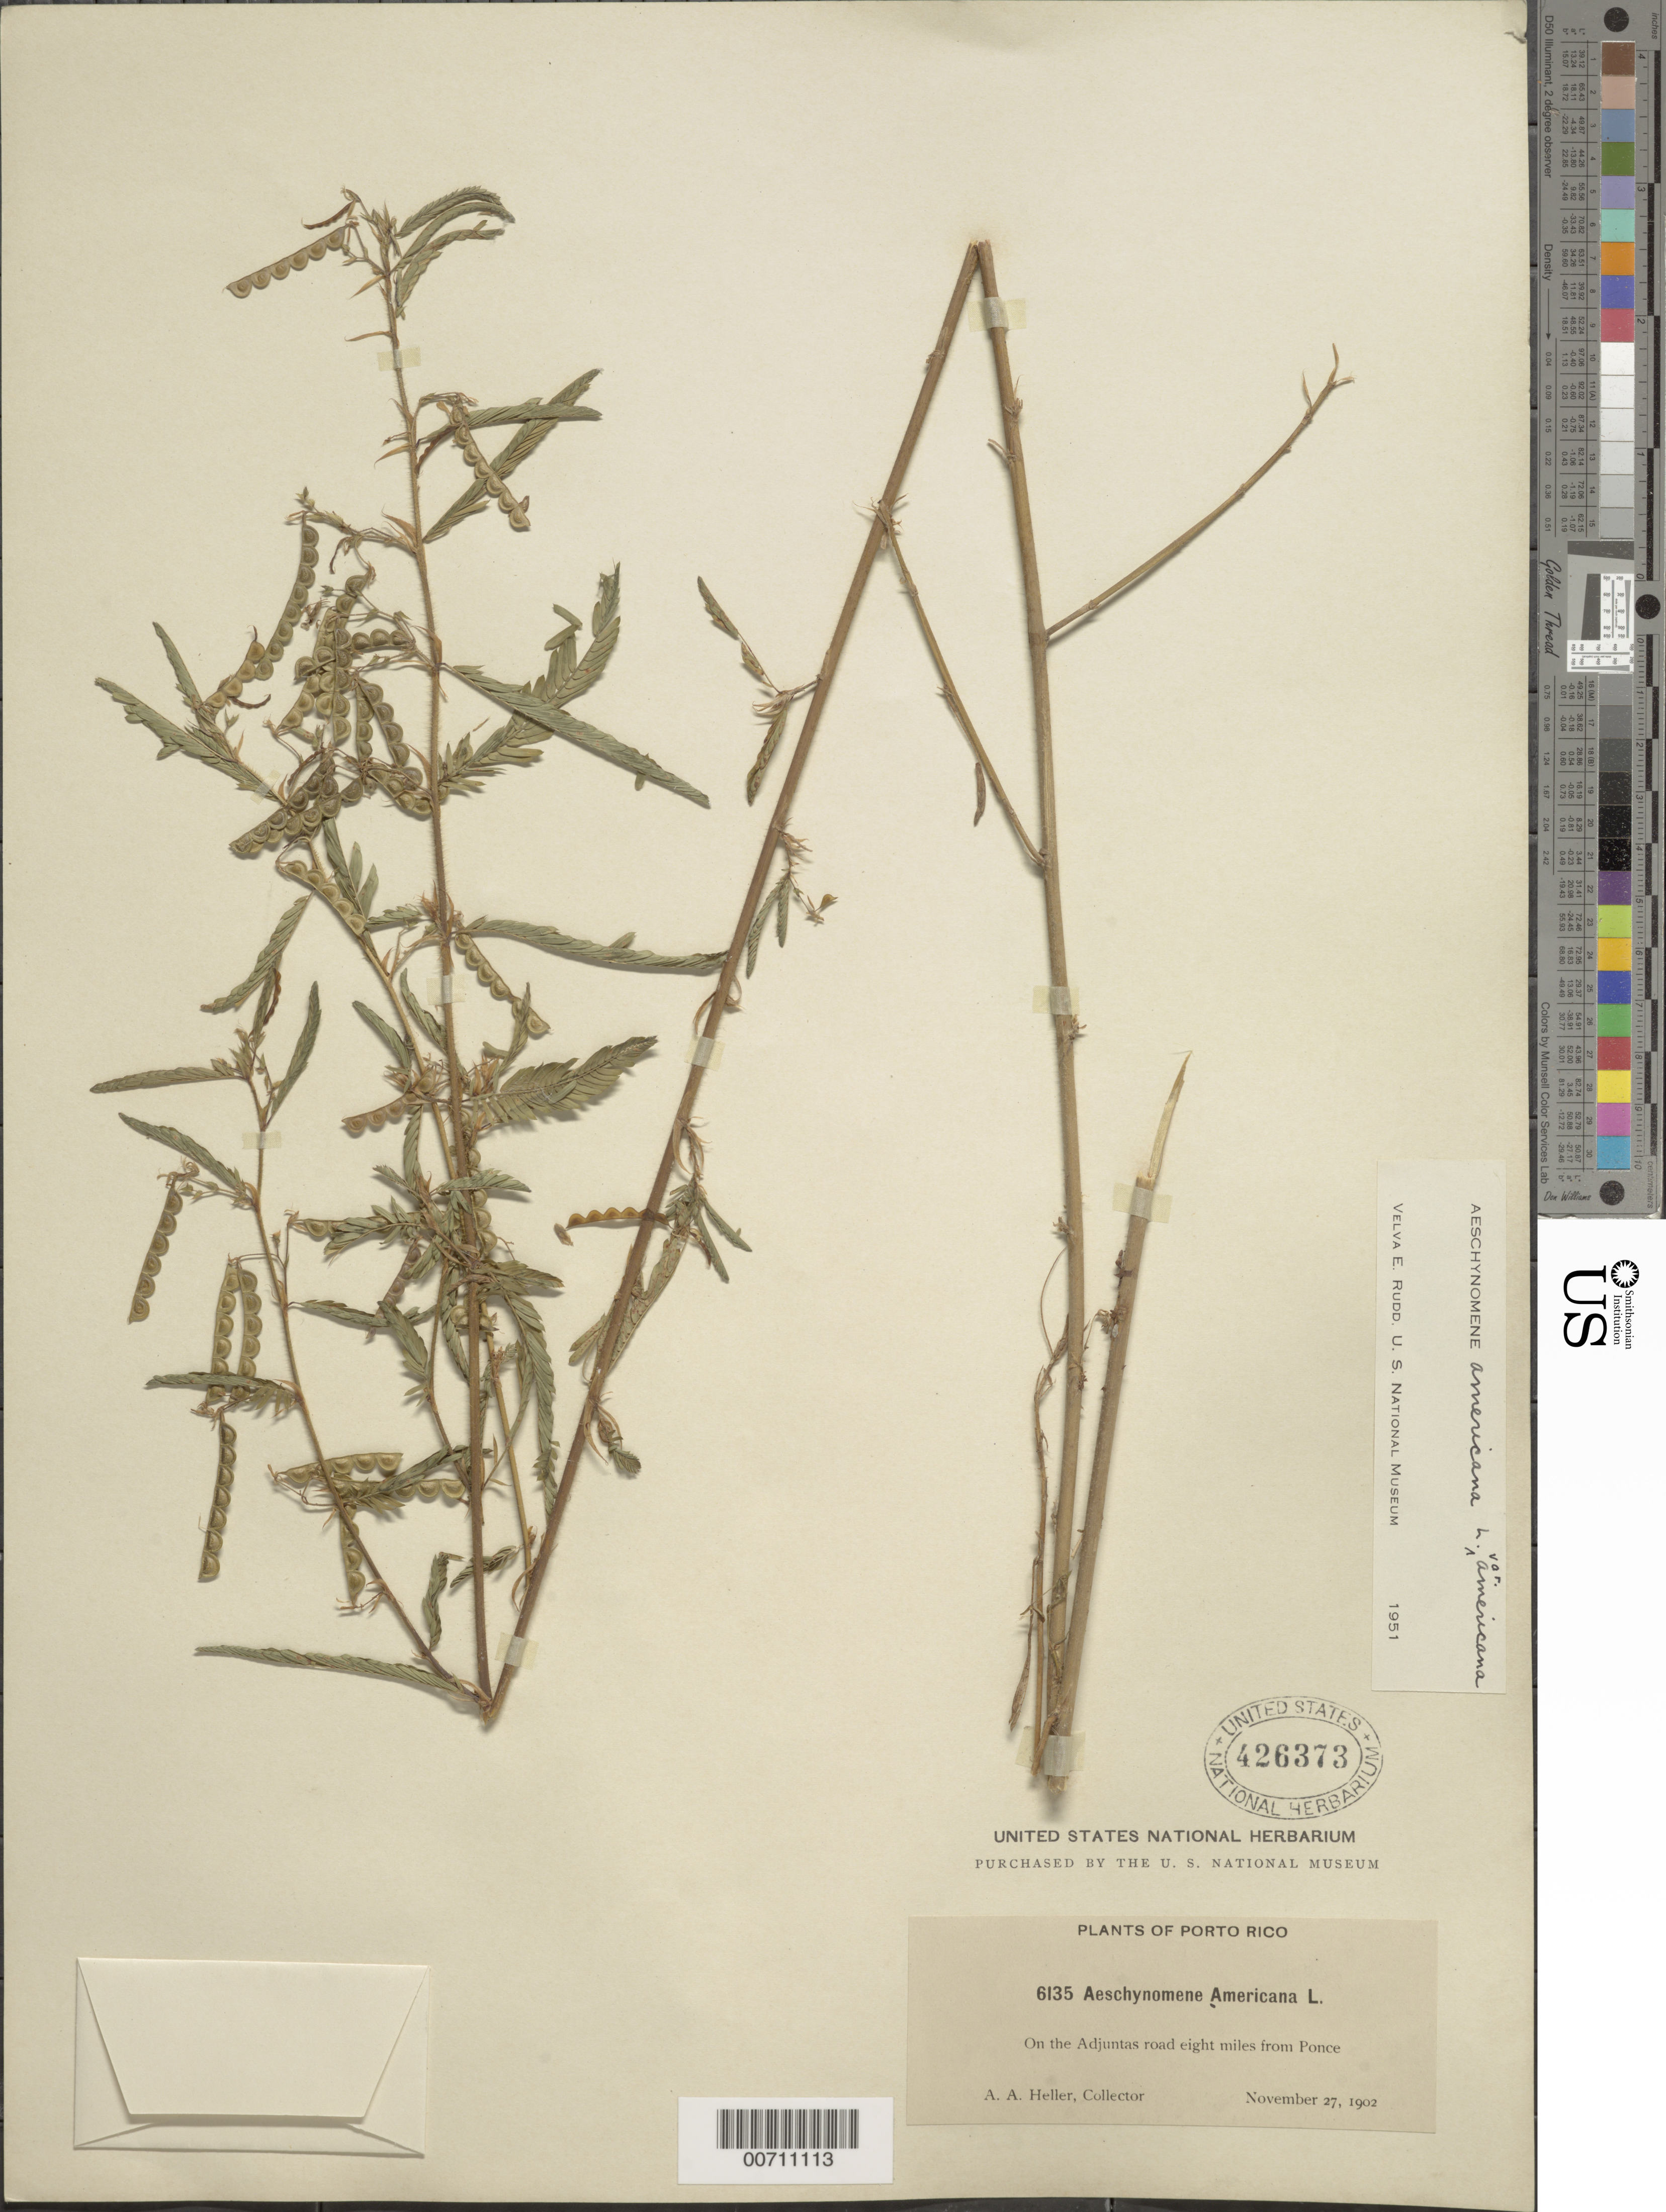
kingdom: Plantae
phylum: Tracheophyta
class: Magnoliopsida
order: Fabales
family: Fabaceae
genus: Aeschynomene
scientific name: Aeschynomene americana var. americana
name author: L.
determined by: Rudd, V. E.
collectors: A. A. Heller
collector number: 6135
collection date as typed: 27 Nov 1902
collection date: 1902-11-27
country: Puerto Rico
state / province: Ponce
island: Greater Antilles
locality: On the Adjuntas Rd 8 miles from Ponce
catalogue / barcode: US 426373